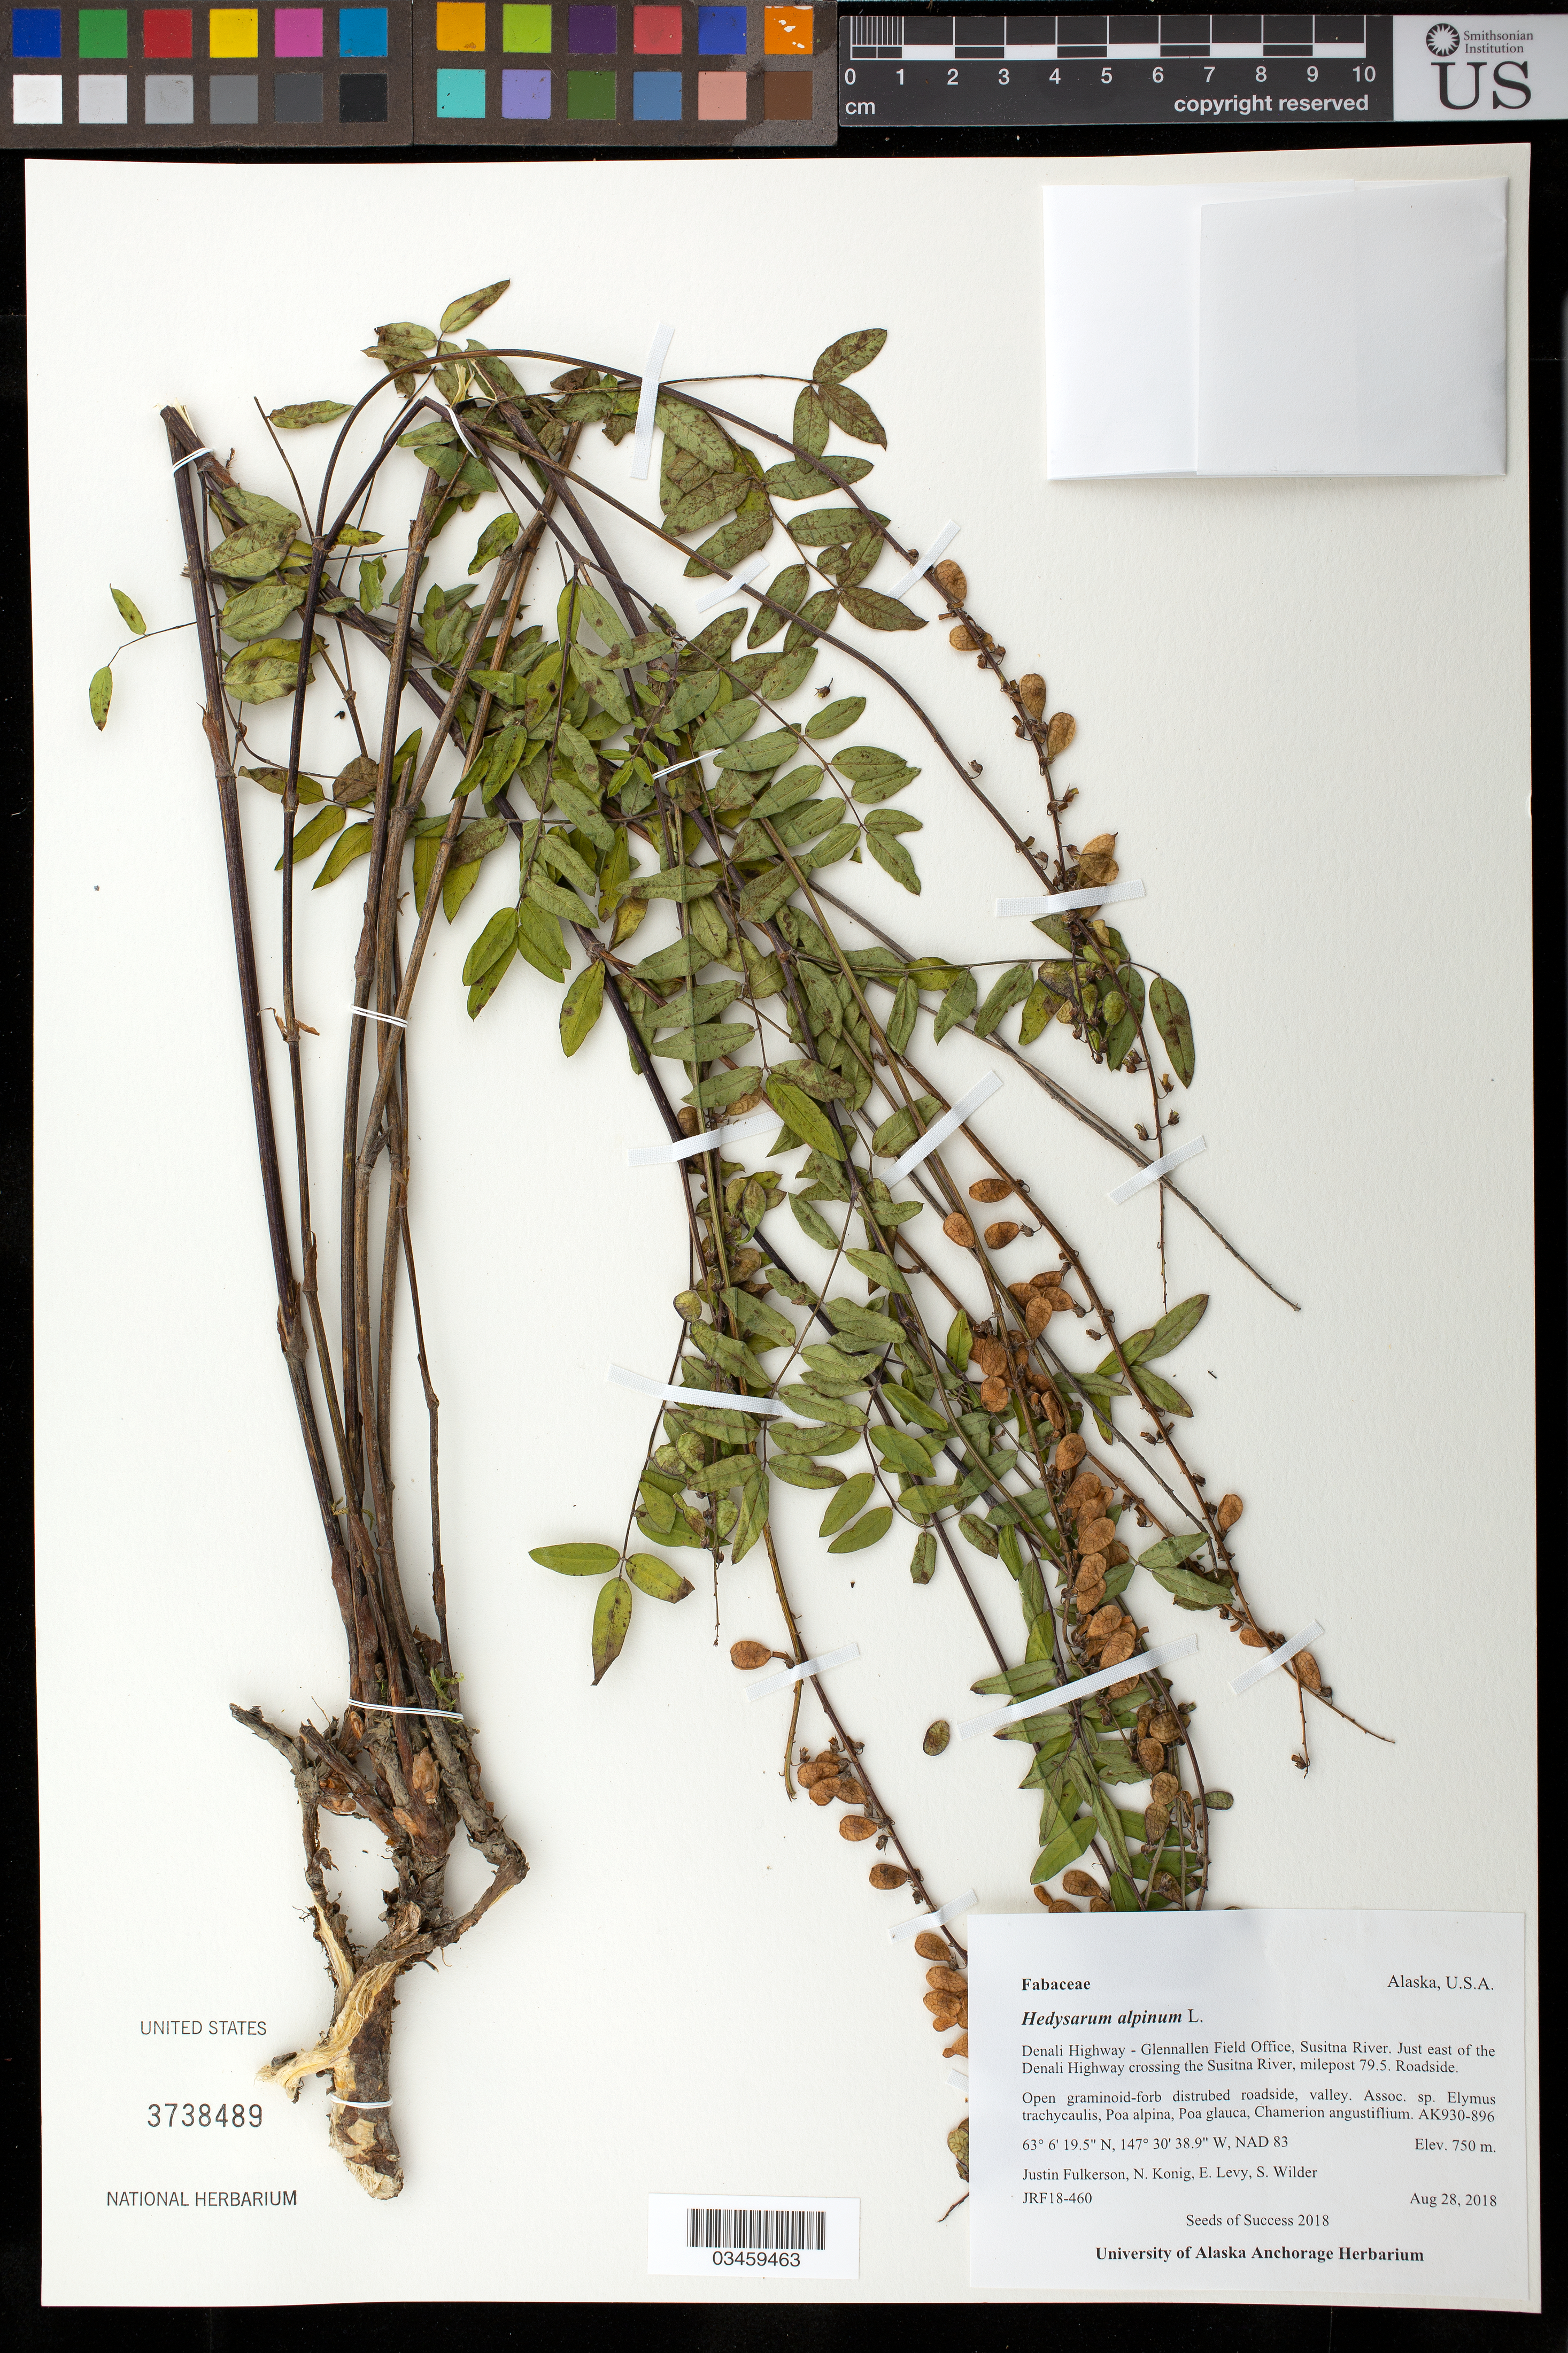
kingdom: Plantae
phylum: Tracheophyta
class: Magnoliopsida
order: Fabales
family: Fabaceae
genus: Hedysarum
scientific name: Hedysarum alpinum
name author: L.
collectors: J. Fulkerson, N. Konig, E. Levy & S. Wilder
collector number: JRF18-460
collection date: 2018-08-28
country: United States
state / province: Alaska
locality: Denali Hwy- Glennallen Field Office, Susitna River, E of the Denali Hwy crossing the Susitna River, milepost 79.5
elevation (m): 750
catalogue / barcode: US 3738489